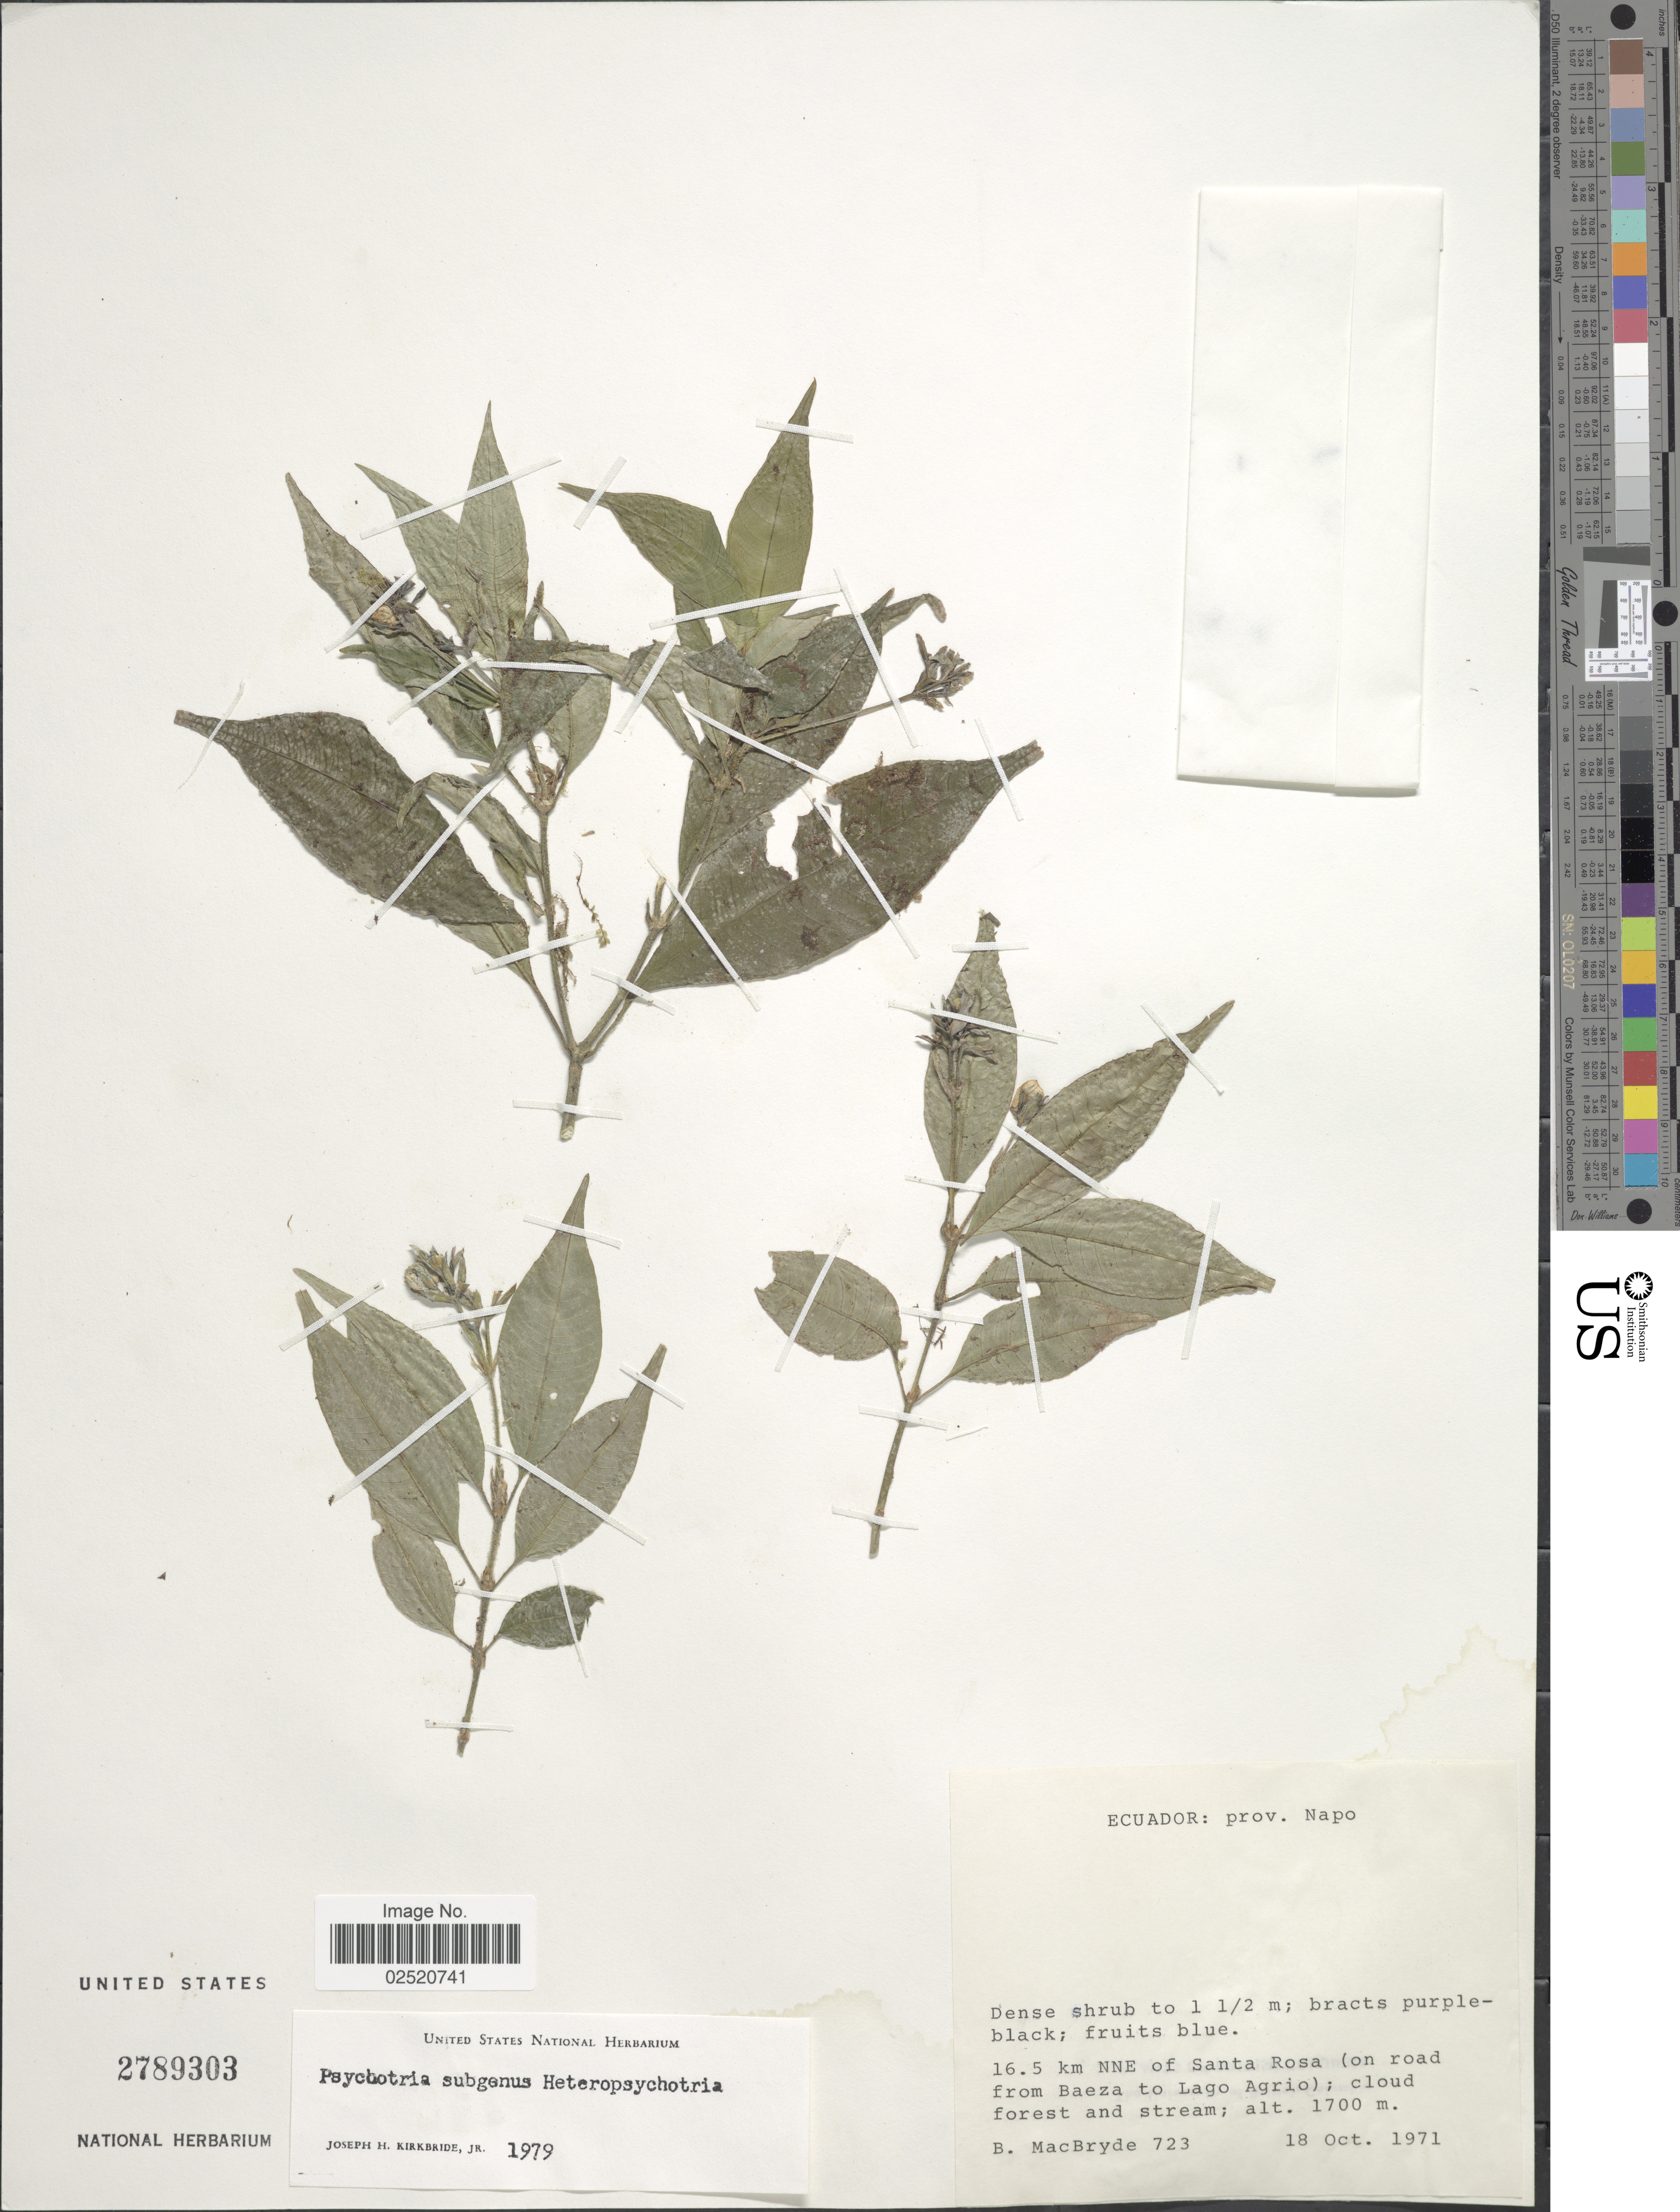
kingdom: Plantae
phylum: Tracheophyta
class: Magnoliopsida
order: Gentianales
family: Rubiaceae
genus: Psychotria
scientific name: Psychotria sp.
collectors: B. MacBryde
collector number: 723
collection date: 1971-10-18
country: Ecuador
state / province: Napo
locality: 16.5 km NNE of Santa Rosa (on road from Baeza to Lago Agrio)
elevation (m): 1700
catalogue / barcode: US 2789303